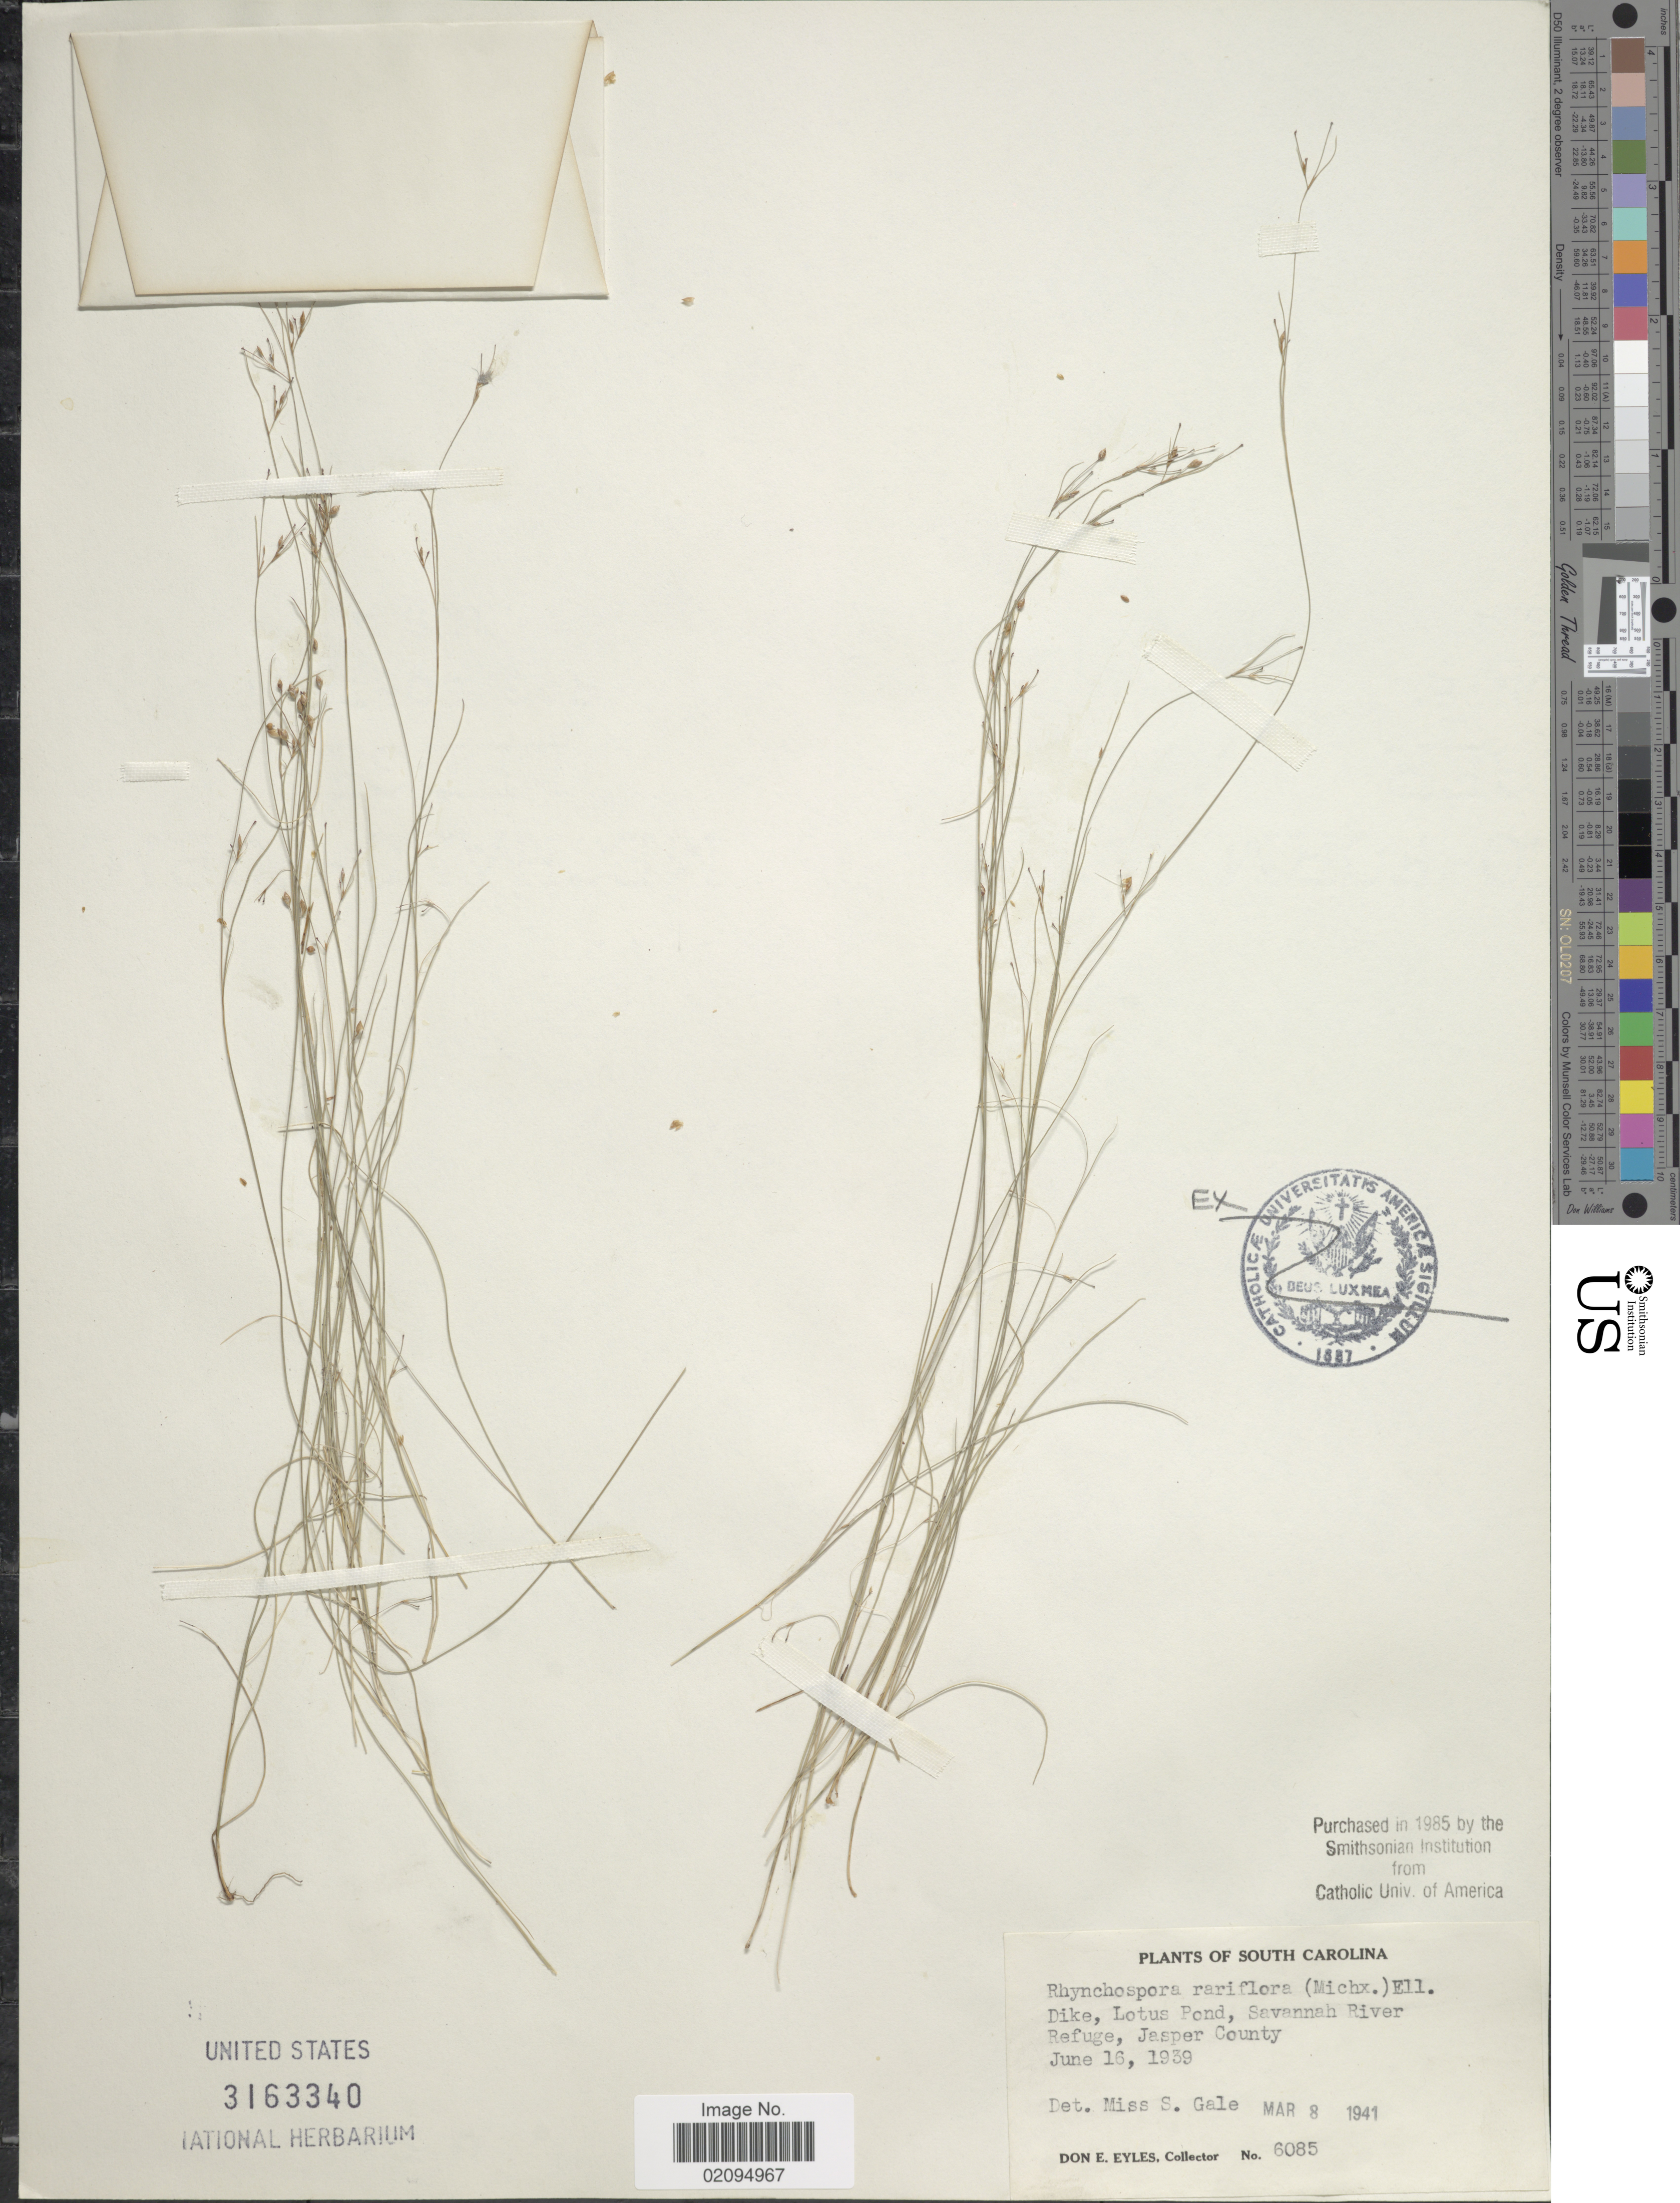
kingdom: Plantae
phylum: Tracheophyta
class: Liliopsida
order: Poales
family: Cyperaceae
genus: Rhynchospora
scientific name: Rhynchospora rariflora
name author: (Michx.) Elliott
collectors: D. Eyles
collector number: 6085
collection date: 1939-06-16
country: United States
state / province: South Carolina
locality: Dike, Lotus Pond, Savannah River Refuge, Jasper County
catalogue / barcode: US 3163340